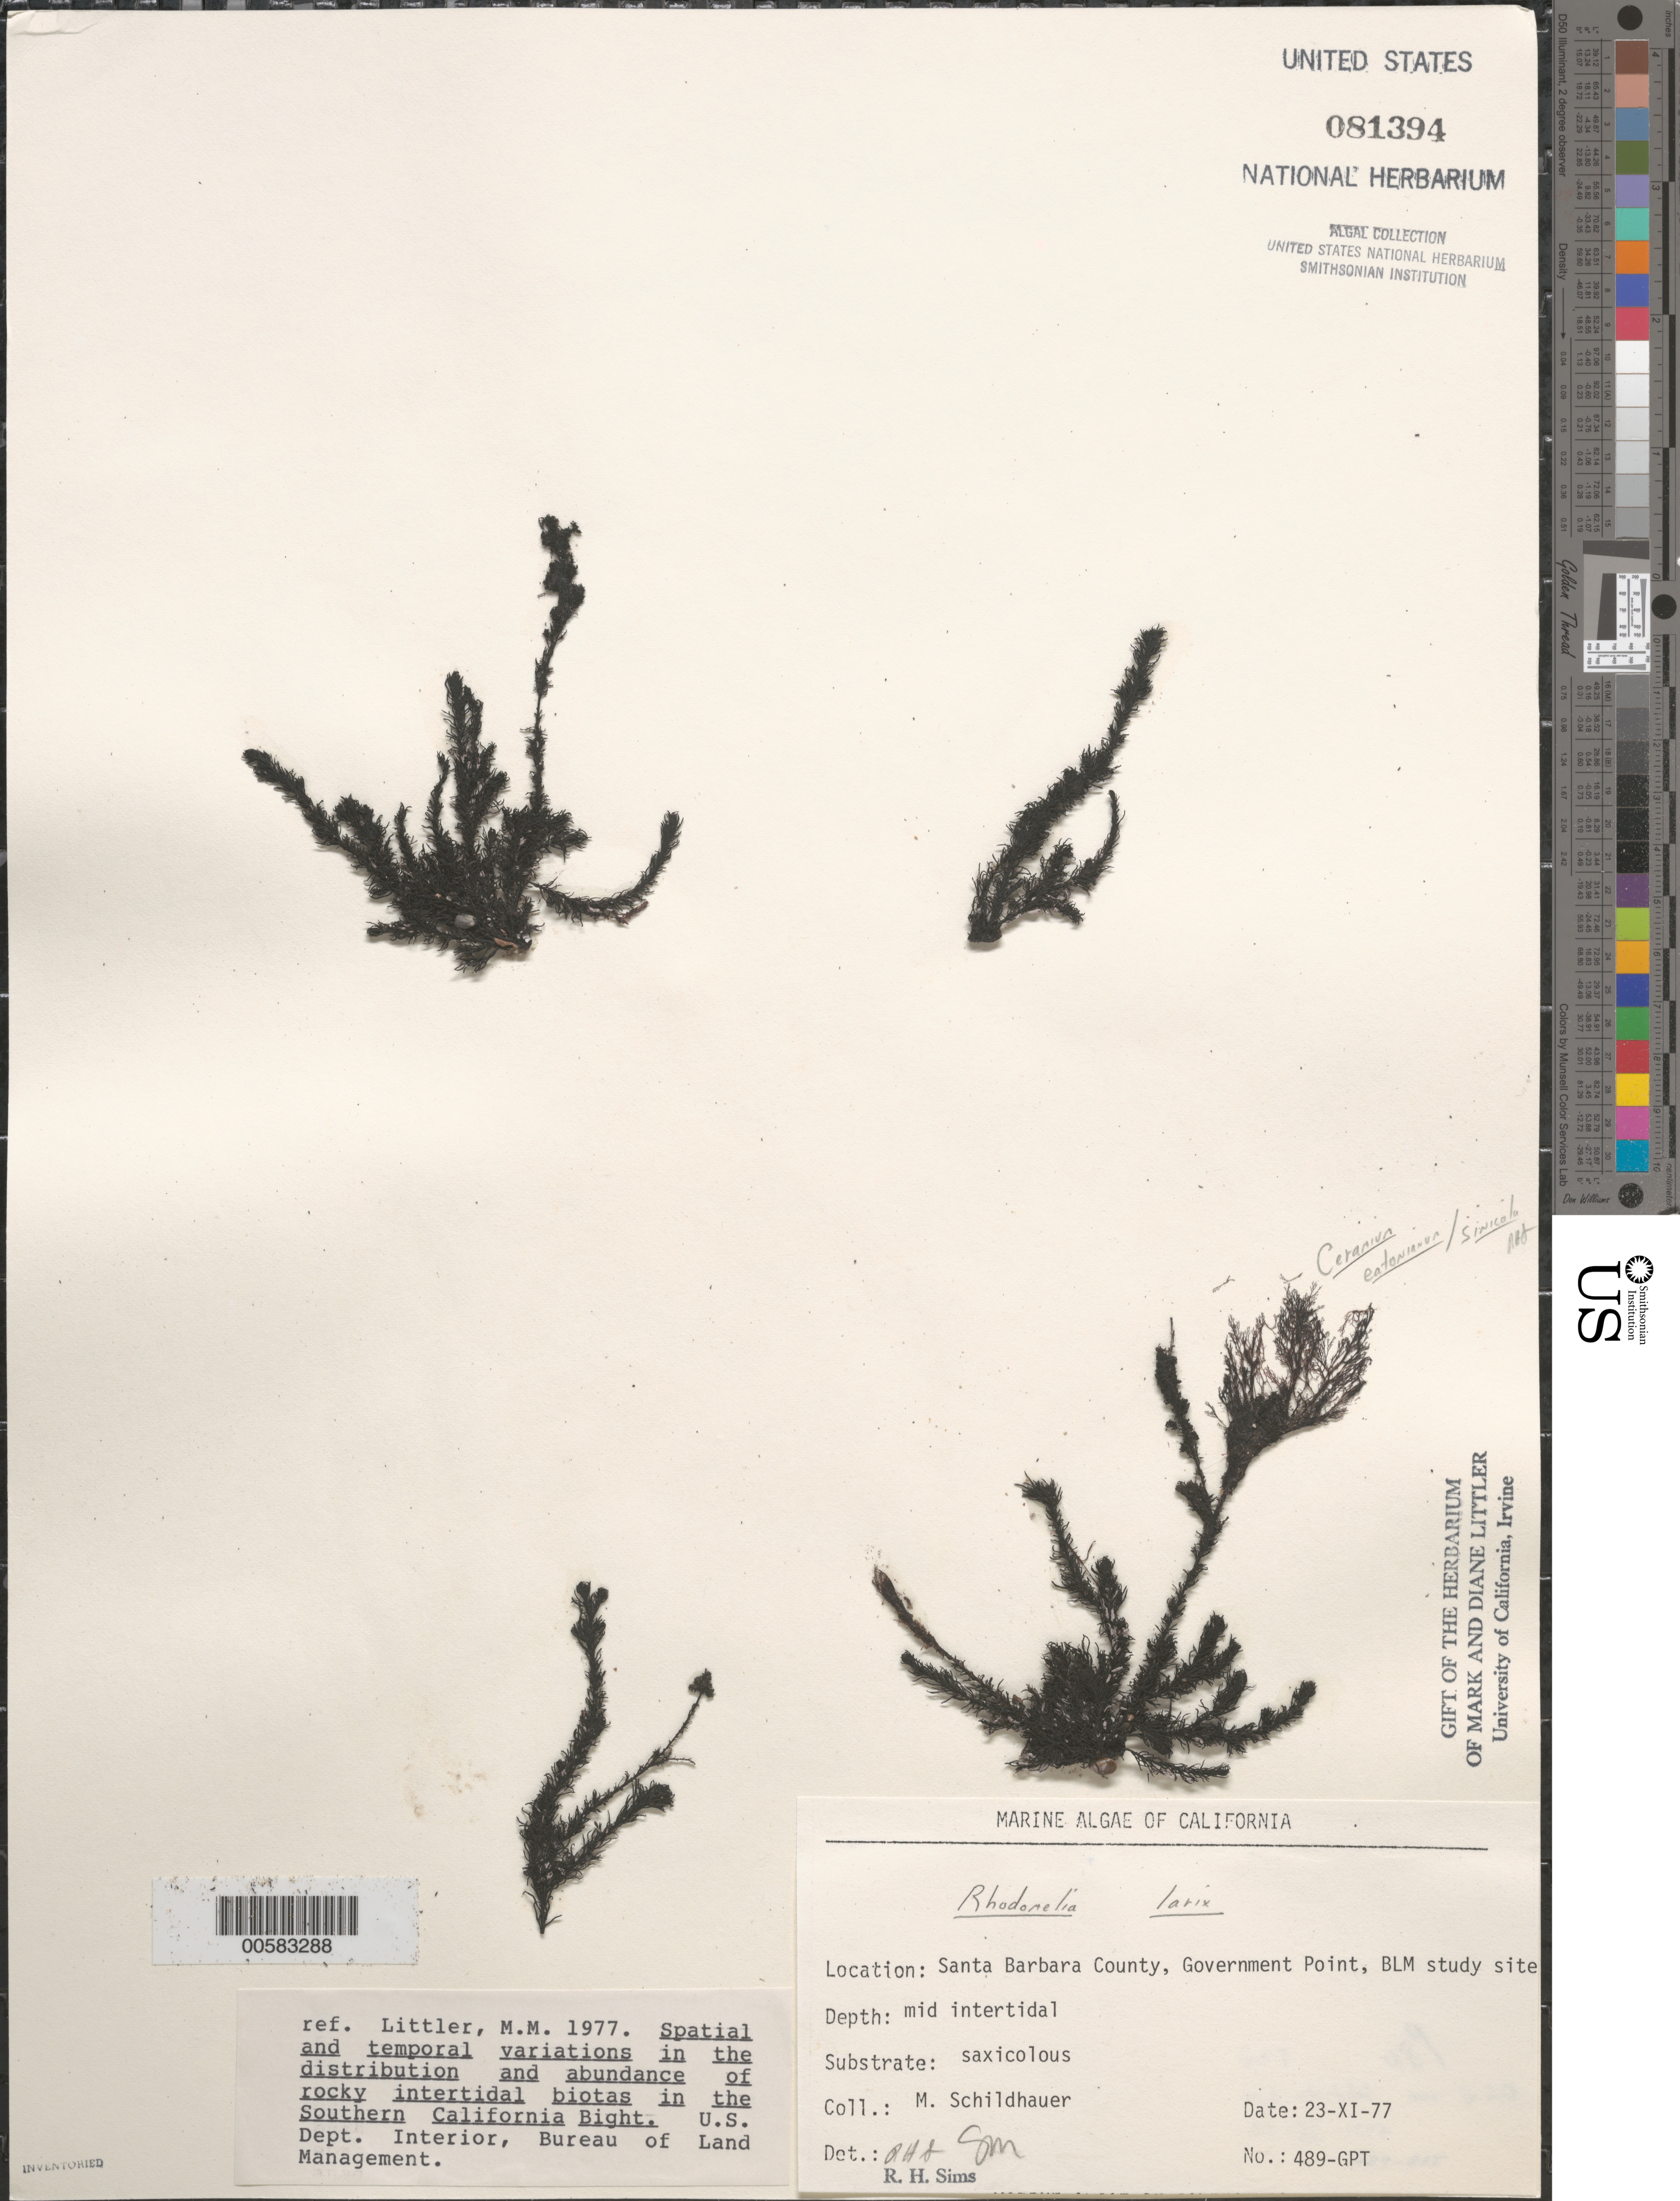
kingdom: Plantae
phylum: Rhodophyta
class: Florideophyceae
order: Ceramiales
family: Rhodomelaceae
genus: Neorhodomela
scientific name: Neorhodomela larix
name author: (Turner) Masuda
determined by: Algae name updating Project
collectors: M. Schildhauer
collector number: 489-gpt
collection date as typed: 23 Nov 1977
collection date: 1977-11-23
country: United States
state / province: California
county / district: Santa Barbara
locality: Government Point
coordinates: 34 26'31"N, 120 24'06"W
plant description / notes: BLM-SOCALBIGHT Rocky Intertidal Survey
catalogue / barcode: US 81394